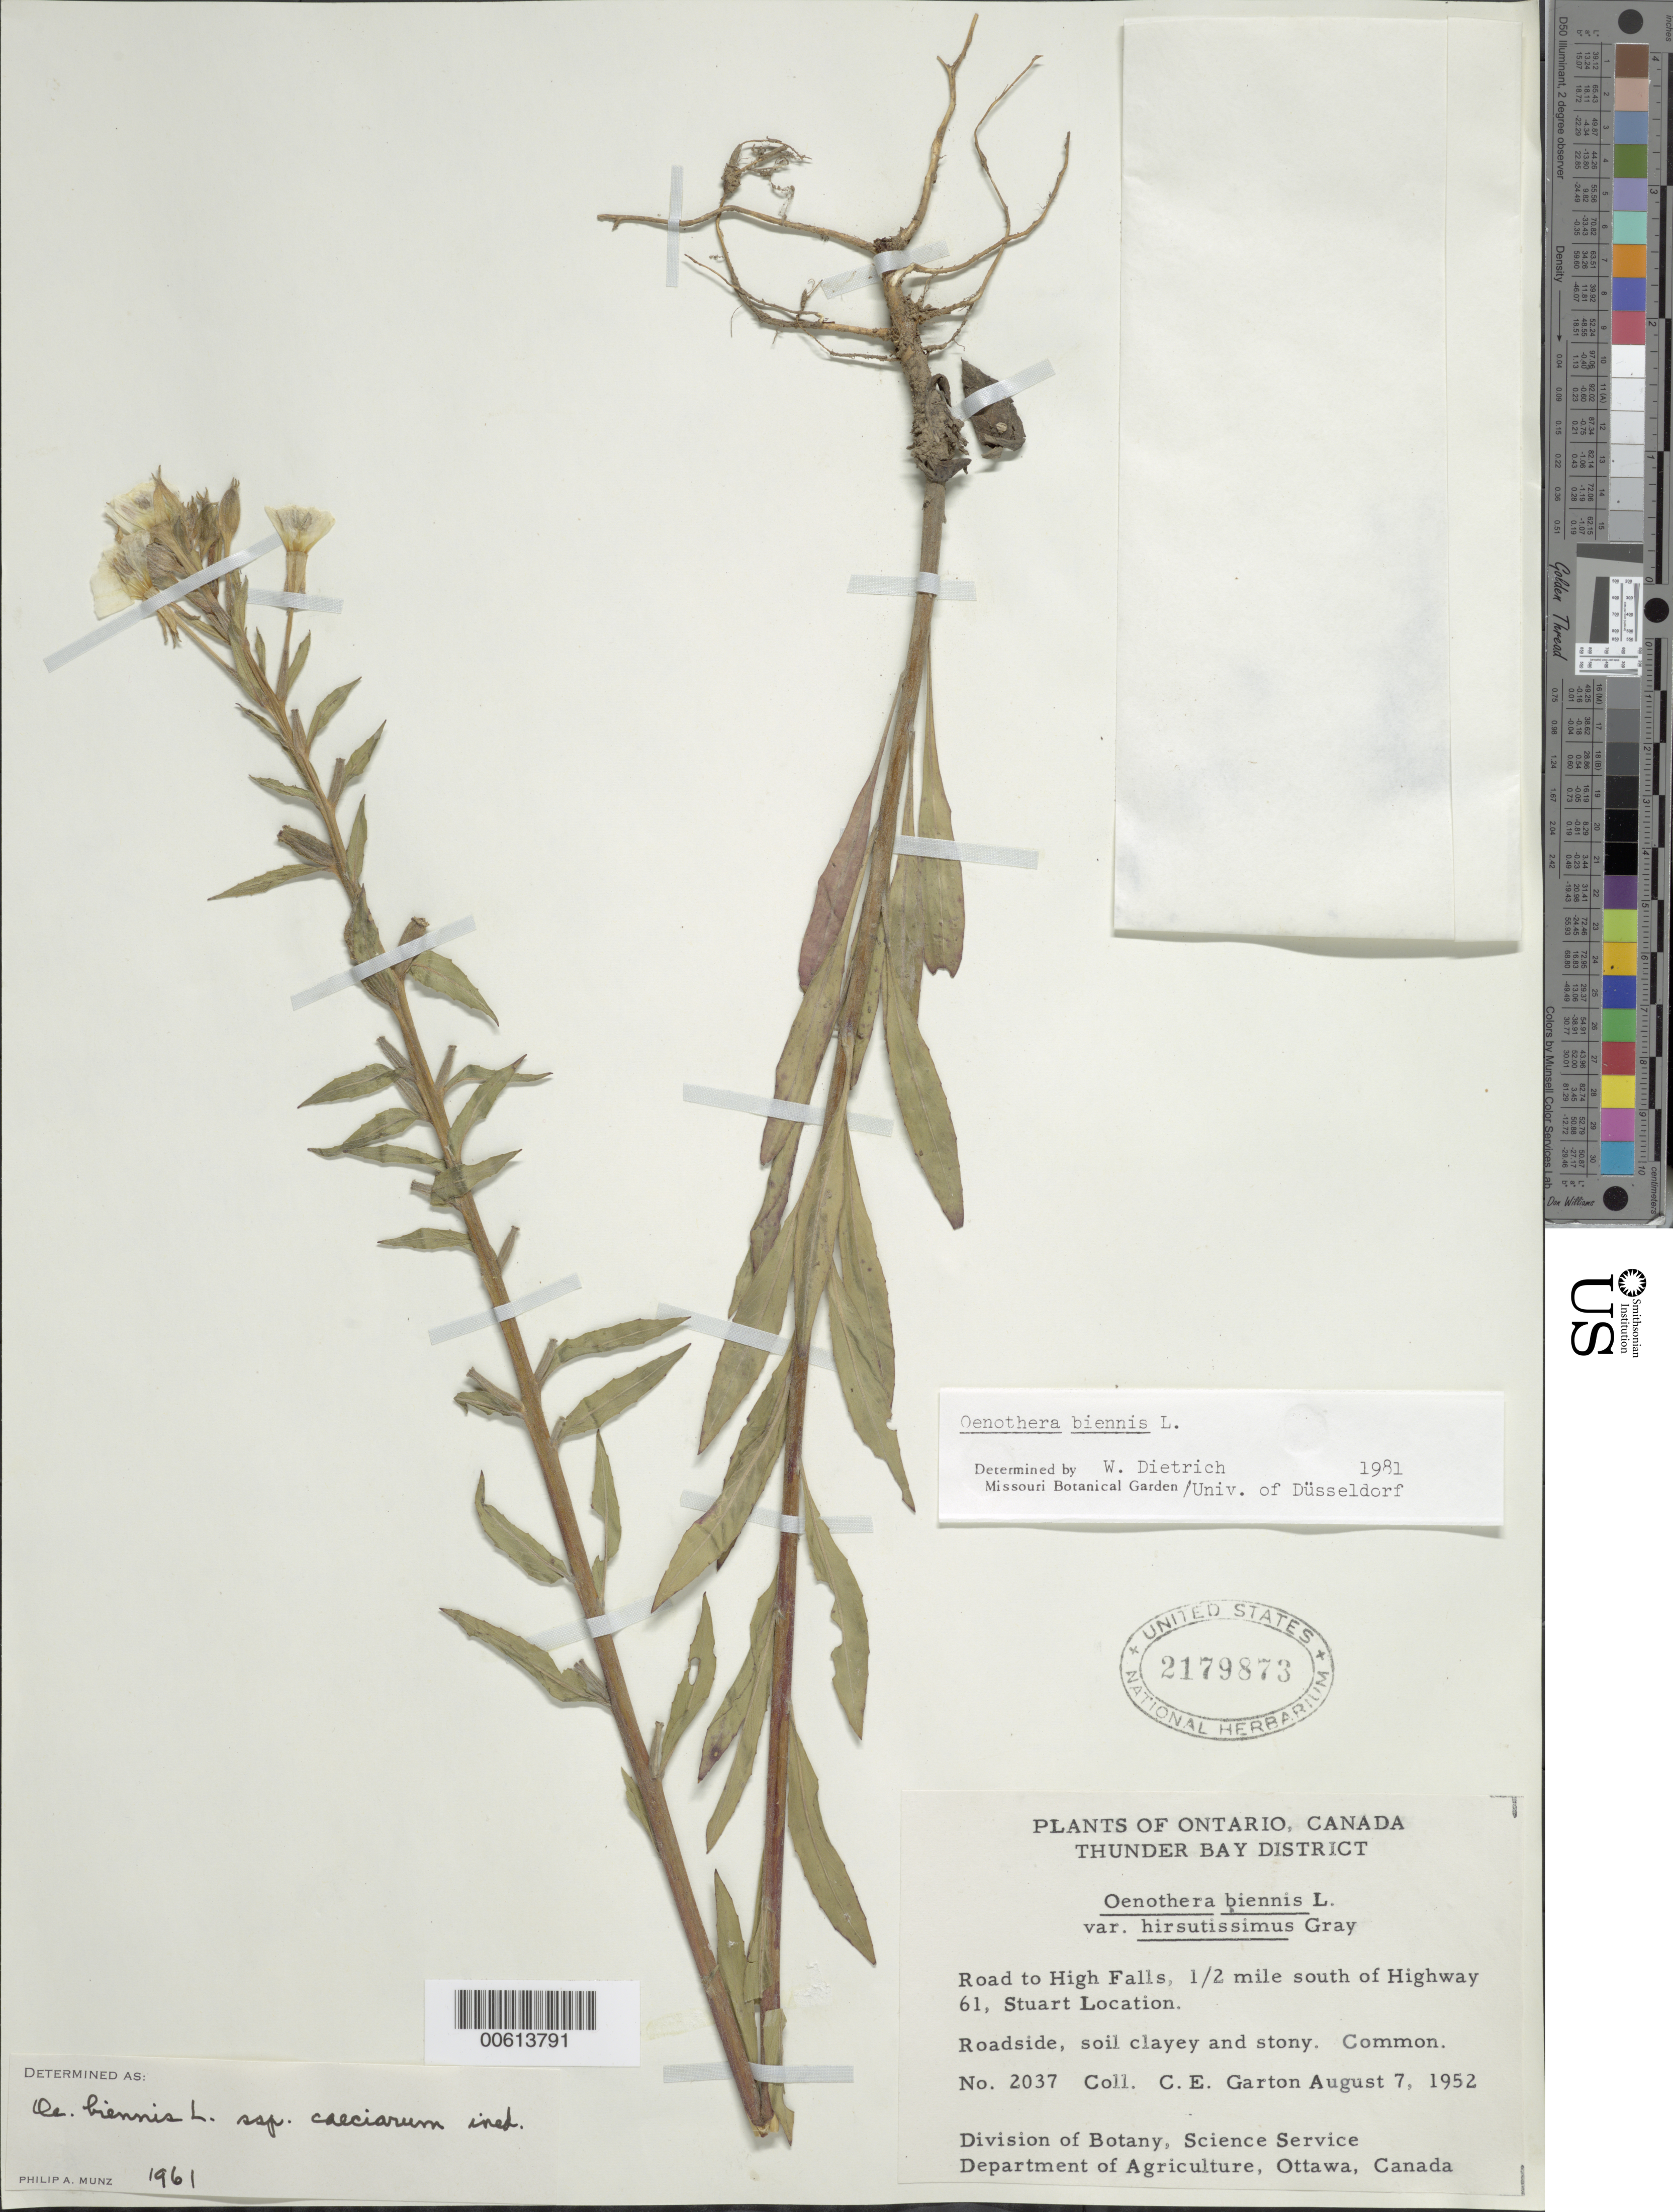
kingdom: Plantae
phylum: Tracheophyta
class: Magnoliopsida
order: Myrtales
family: Onagraceae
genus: Oenothera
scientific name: Oenothera biennis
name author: L.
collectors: C. Garton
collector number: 2037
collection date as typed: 07 Aug 1952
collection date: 1952-08-07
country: Canada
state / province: Ontario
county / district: Thunder Bay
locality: Road to High Falls, s of Highway 61, Stuart Location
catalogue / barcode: US 2179873